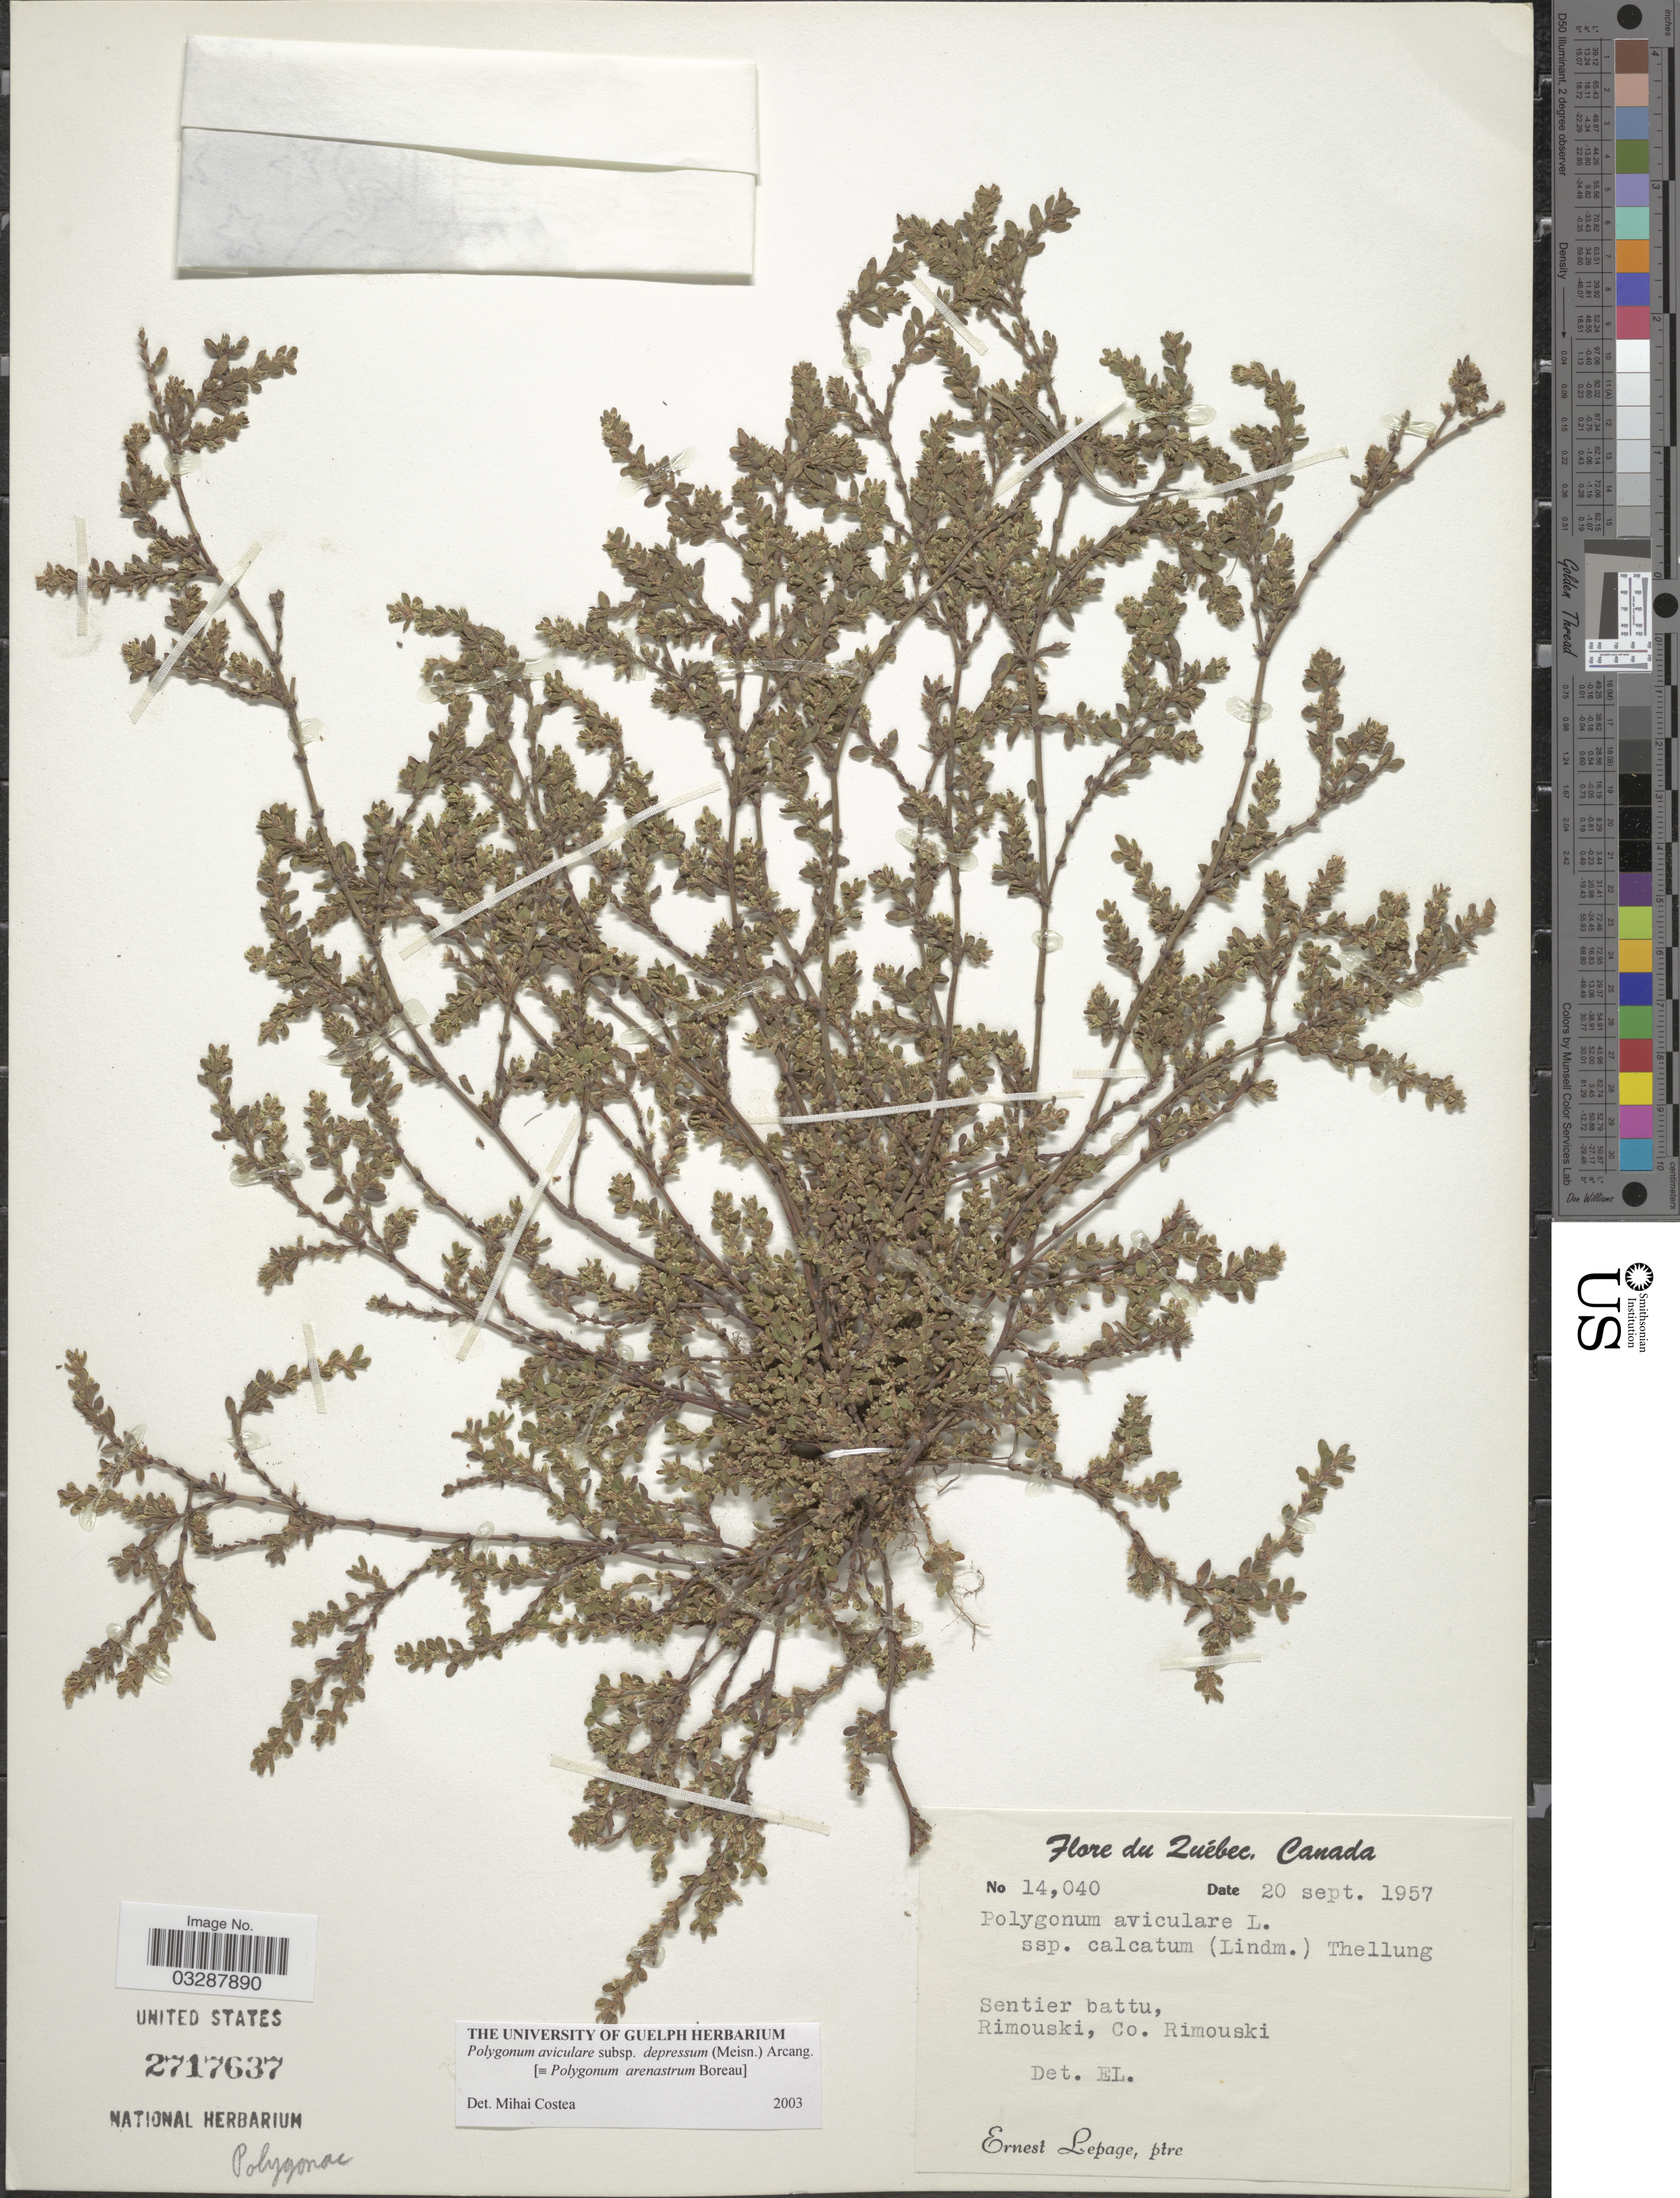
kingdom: Plantae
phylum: Tracheophyta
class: Magnoliopsida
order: Caryophyllales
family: Polygonaceae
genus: Polygonum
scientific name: Polygonum aviculare subsp. depressum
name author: (Meisn.) Arcang.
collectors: E. Lepage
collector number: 14040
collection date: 1957-09-20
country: Canada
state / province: Quebec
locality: Sentier battu, Rimouski, Co. Rimouski.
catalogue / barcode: US 2717637